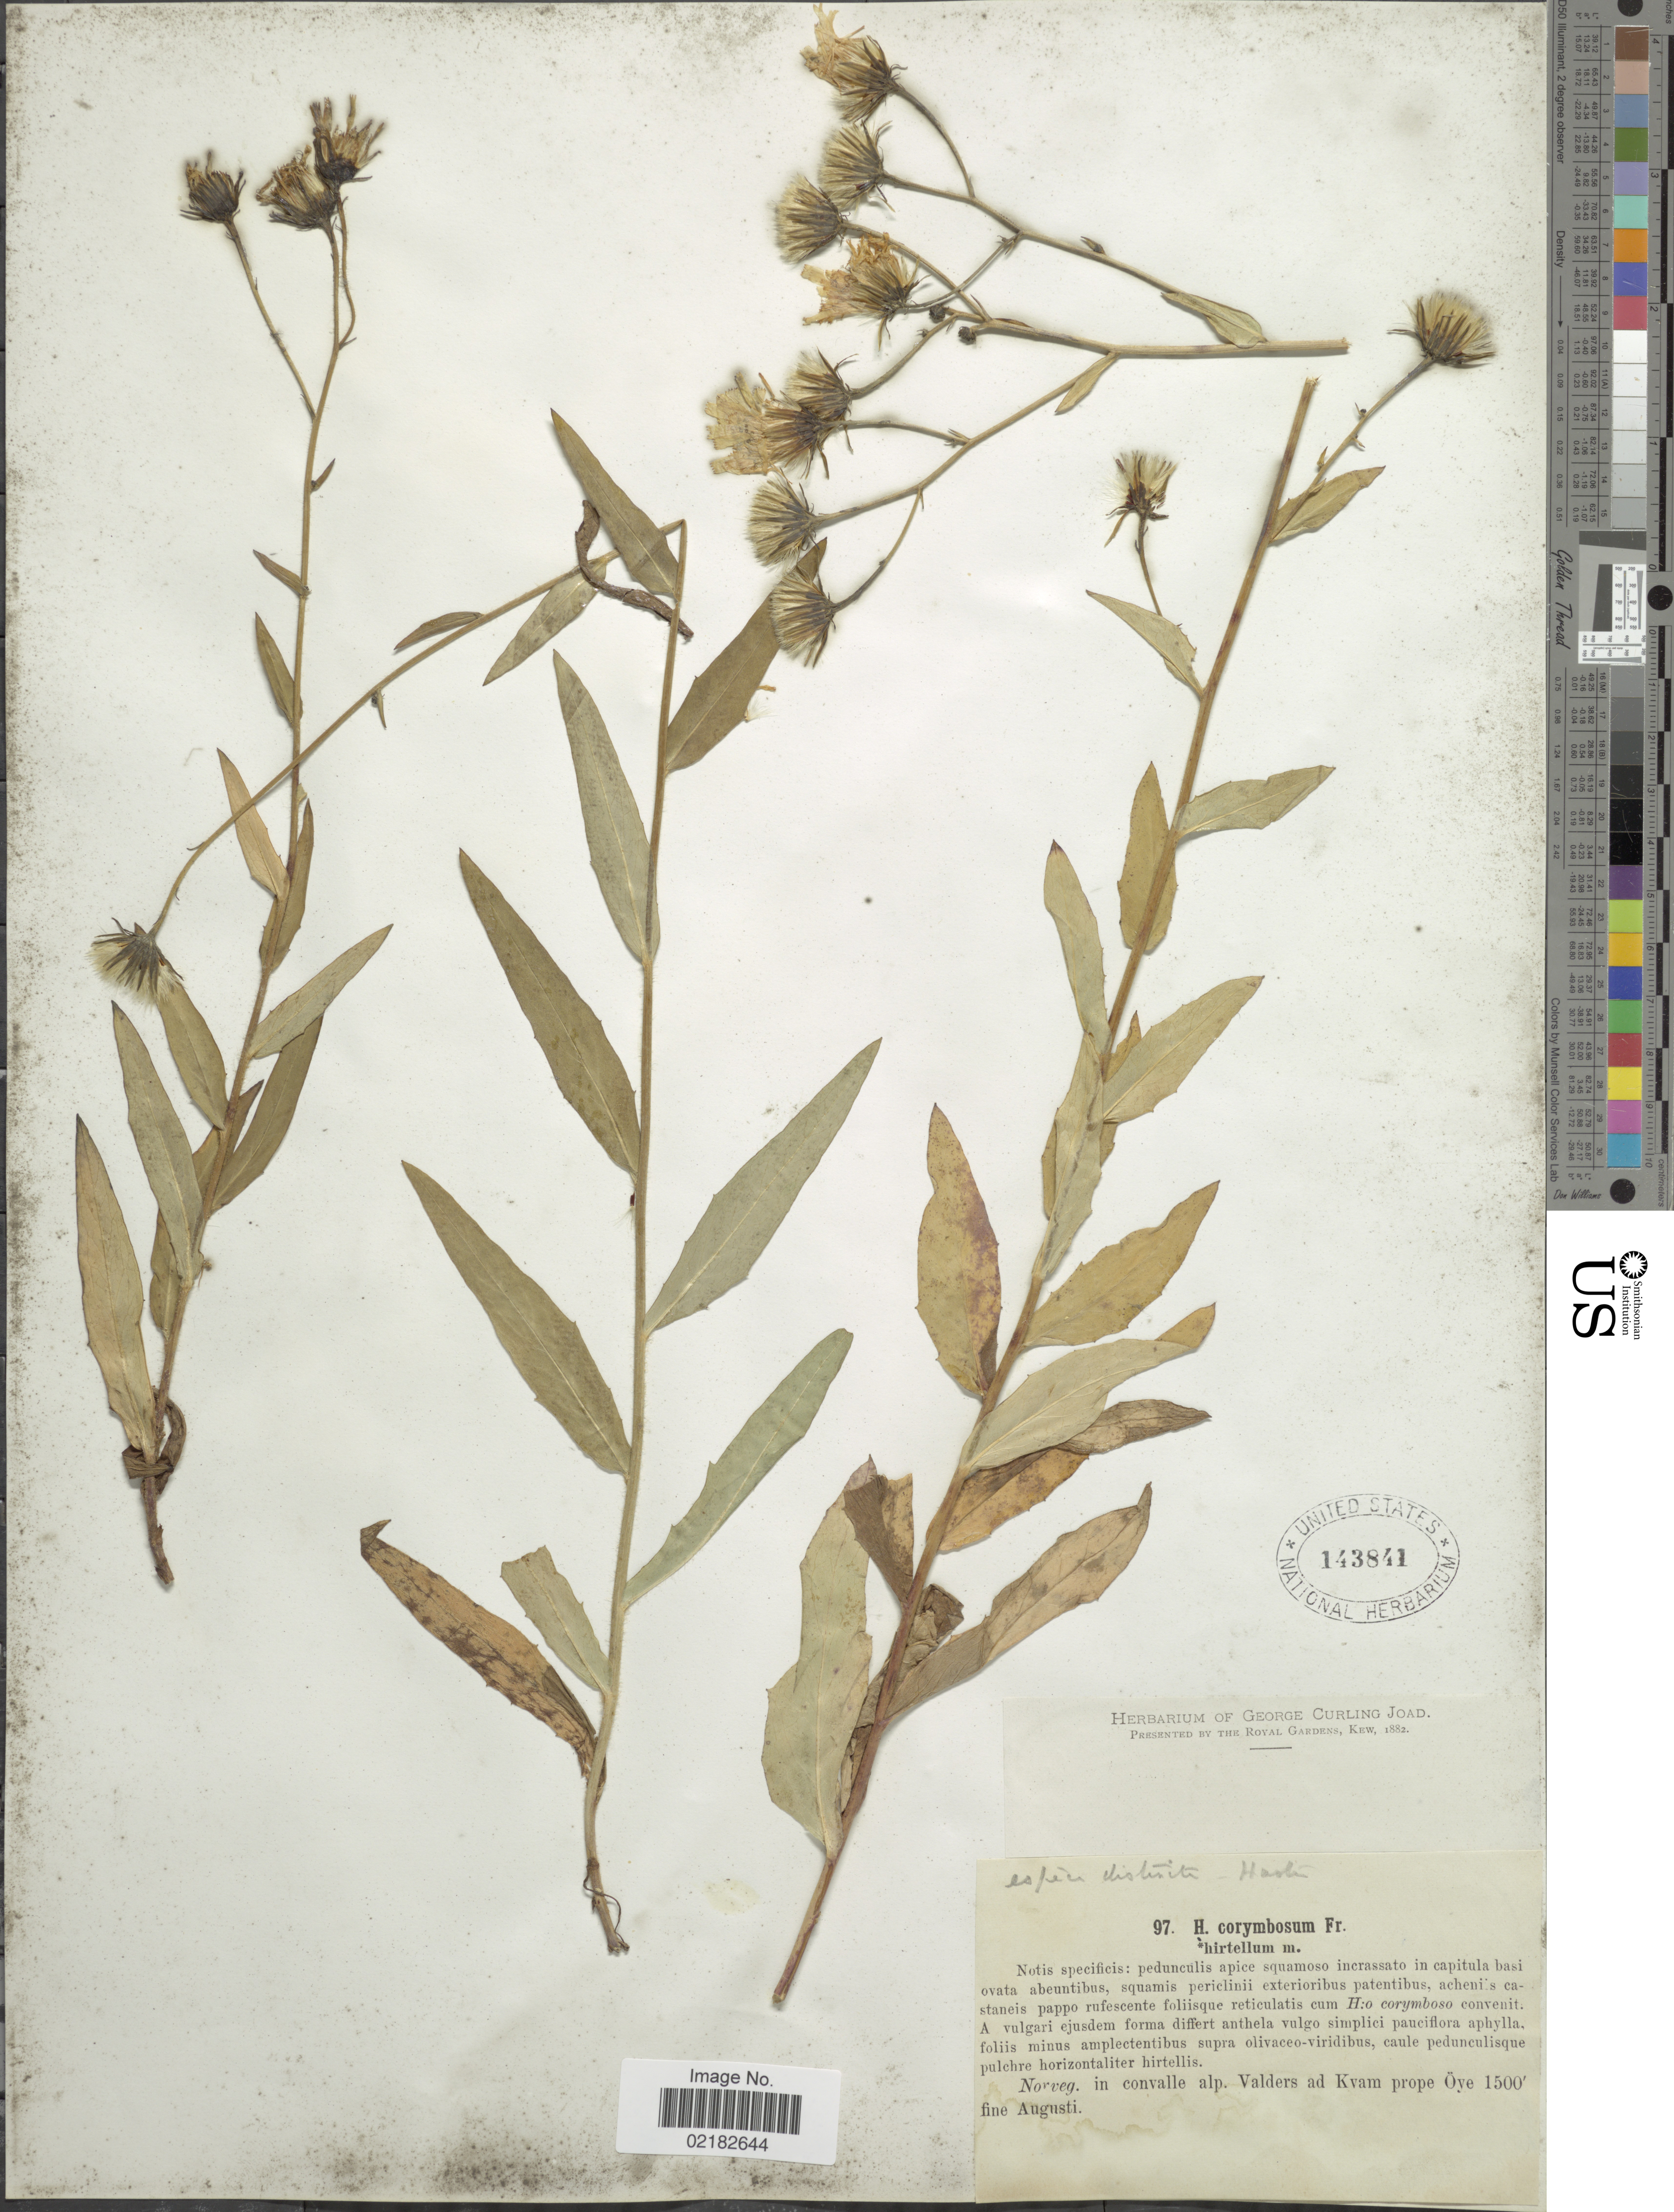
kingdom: Plantae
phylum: Tracheophyta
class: Magnoliopsida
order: Asterales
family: Asteraceae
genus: Hieracium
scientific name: Hieracium inuloides subsp. tridentatifolium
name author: (Zahn) Zahn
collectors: ex herb. George Curling Joad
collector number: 97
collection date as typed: fine Augusti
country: Norway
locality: Norveg. in convalle alp. Valders ad Kvam prope Oye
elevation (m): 457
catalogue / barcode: US 143841